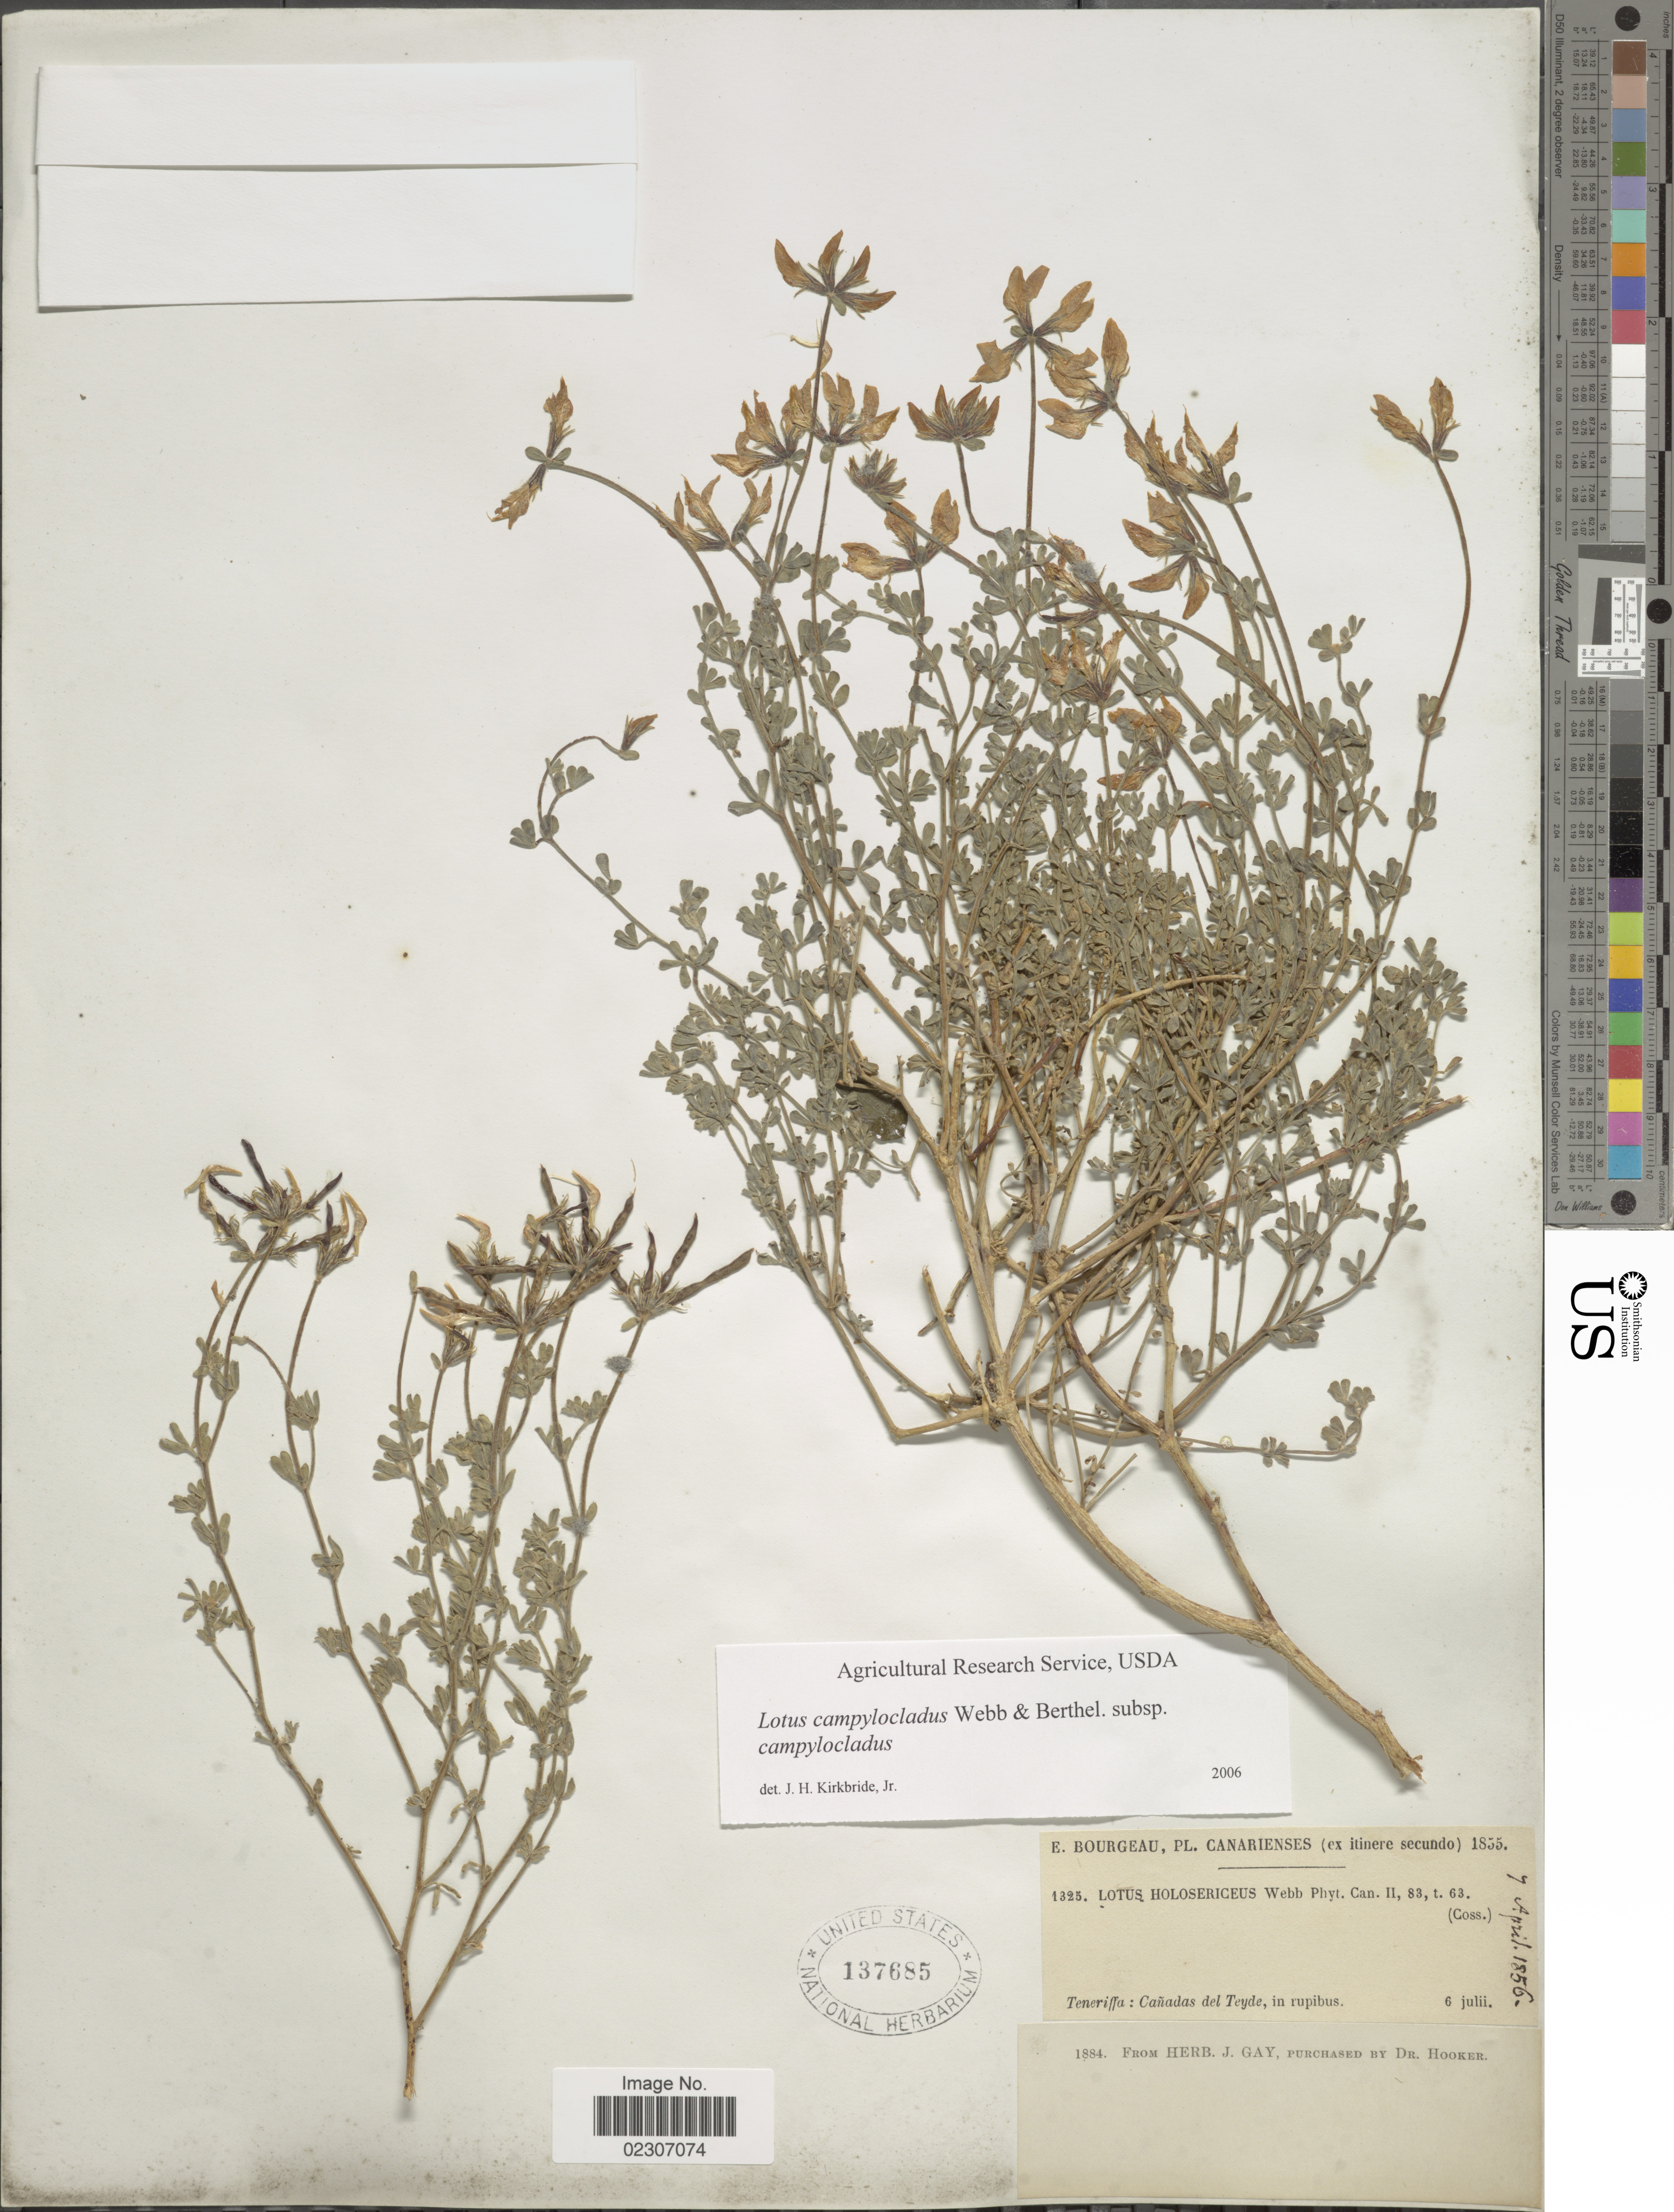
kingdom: Plantae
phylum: Tracheophyta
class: Magnoliopsida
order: Fabales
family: Fabaceae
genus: Lotus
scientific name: Lotus campylocladus subsp. campylocladus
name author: Webb & Berthel.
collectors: E. Bourgeau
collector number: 1325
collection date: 1855-07-06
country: Spain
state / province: Canarias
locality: Teneriffe: Cañadas del Teyde, in rupibus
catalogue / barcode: US 137685